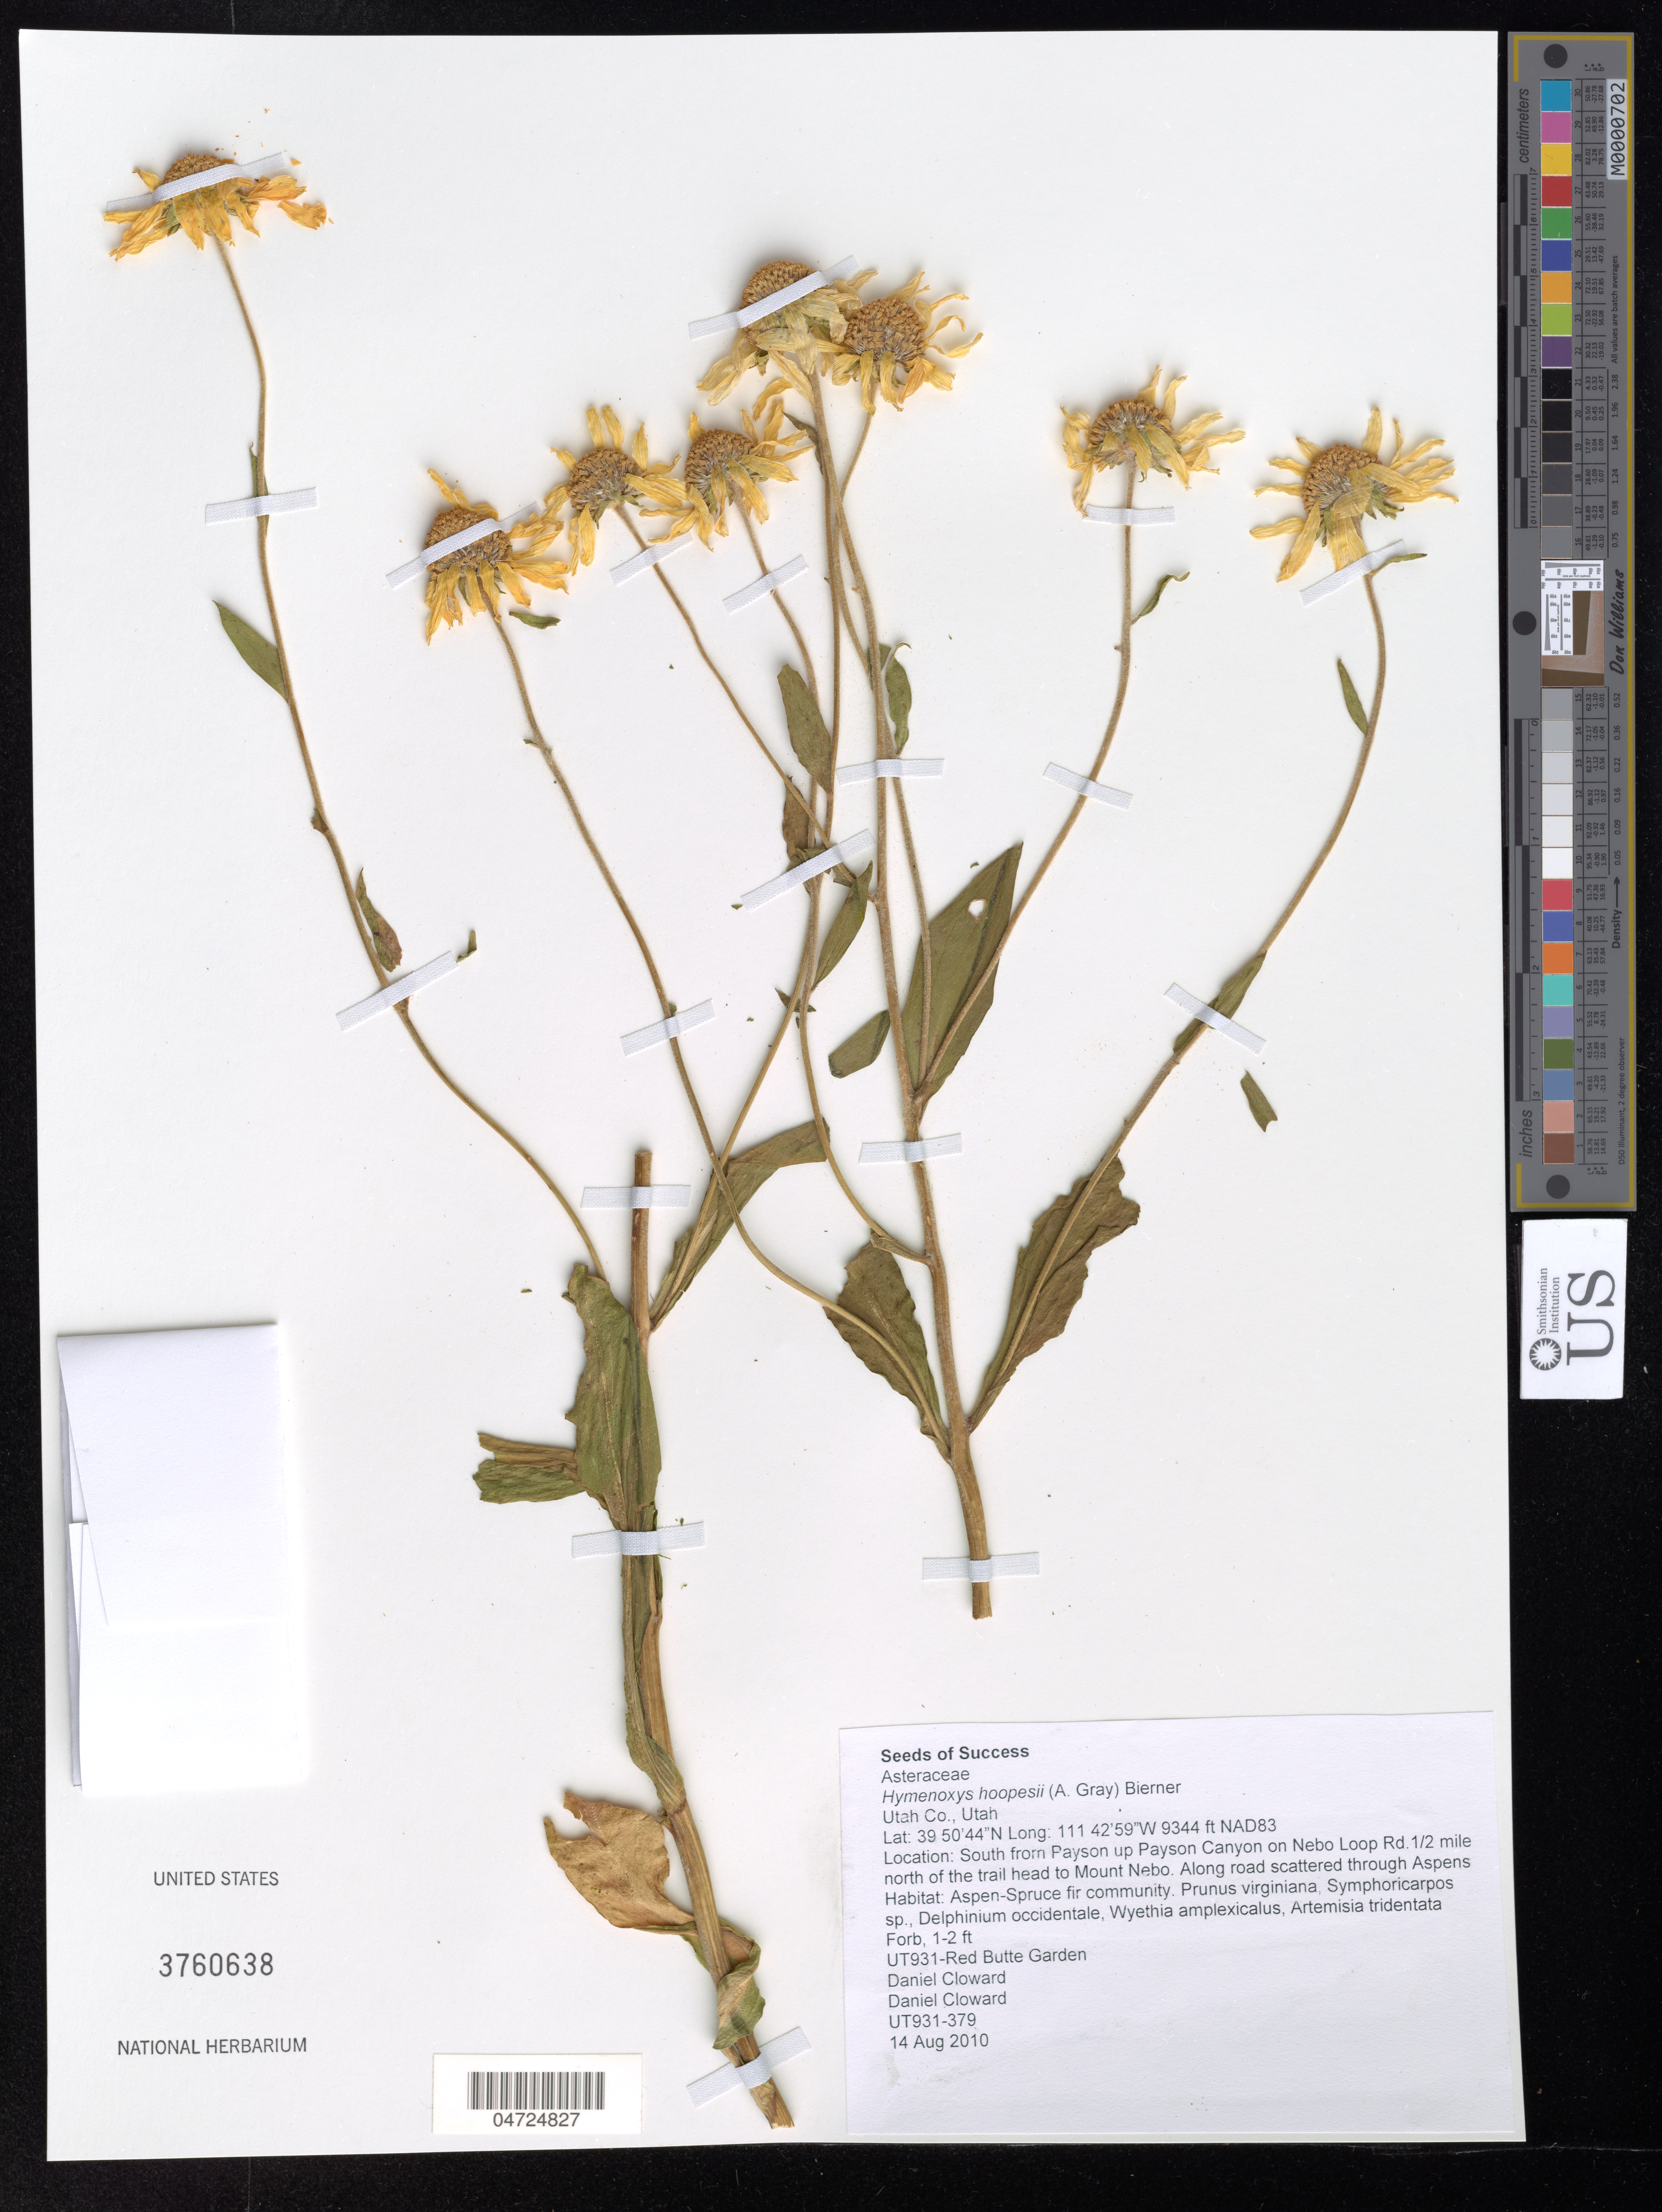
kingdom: Plantae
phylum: Tracheophyta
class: Magnoliopsida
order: Asterales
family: Asteraceae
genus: Hymenoxys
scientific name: Hymenoxys hoopesii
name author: (A. Gray) Bierner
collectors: D. Cloward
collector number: UT931-379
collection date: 2010-08-14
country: United States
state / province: Utah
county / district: Utah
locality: Utah Co. NAD83. South from Payson up Payson Canyon on Nebo Loop Rd. 1/2 mile north of the trail head to Mount Neblo. UT931-Red Butte Garden.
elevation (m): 2848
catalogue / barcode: US 3760638